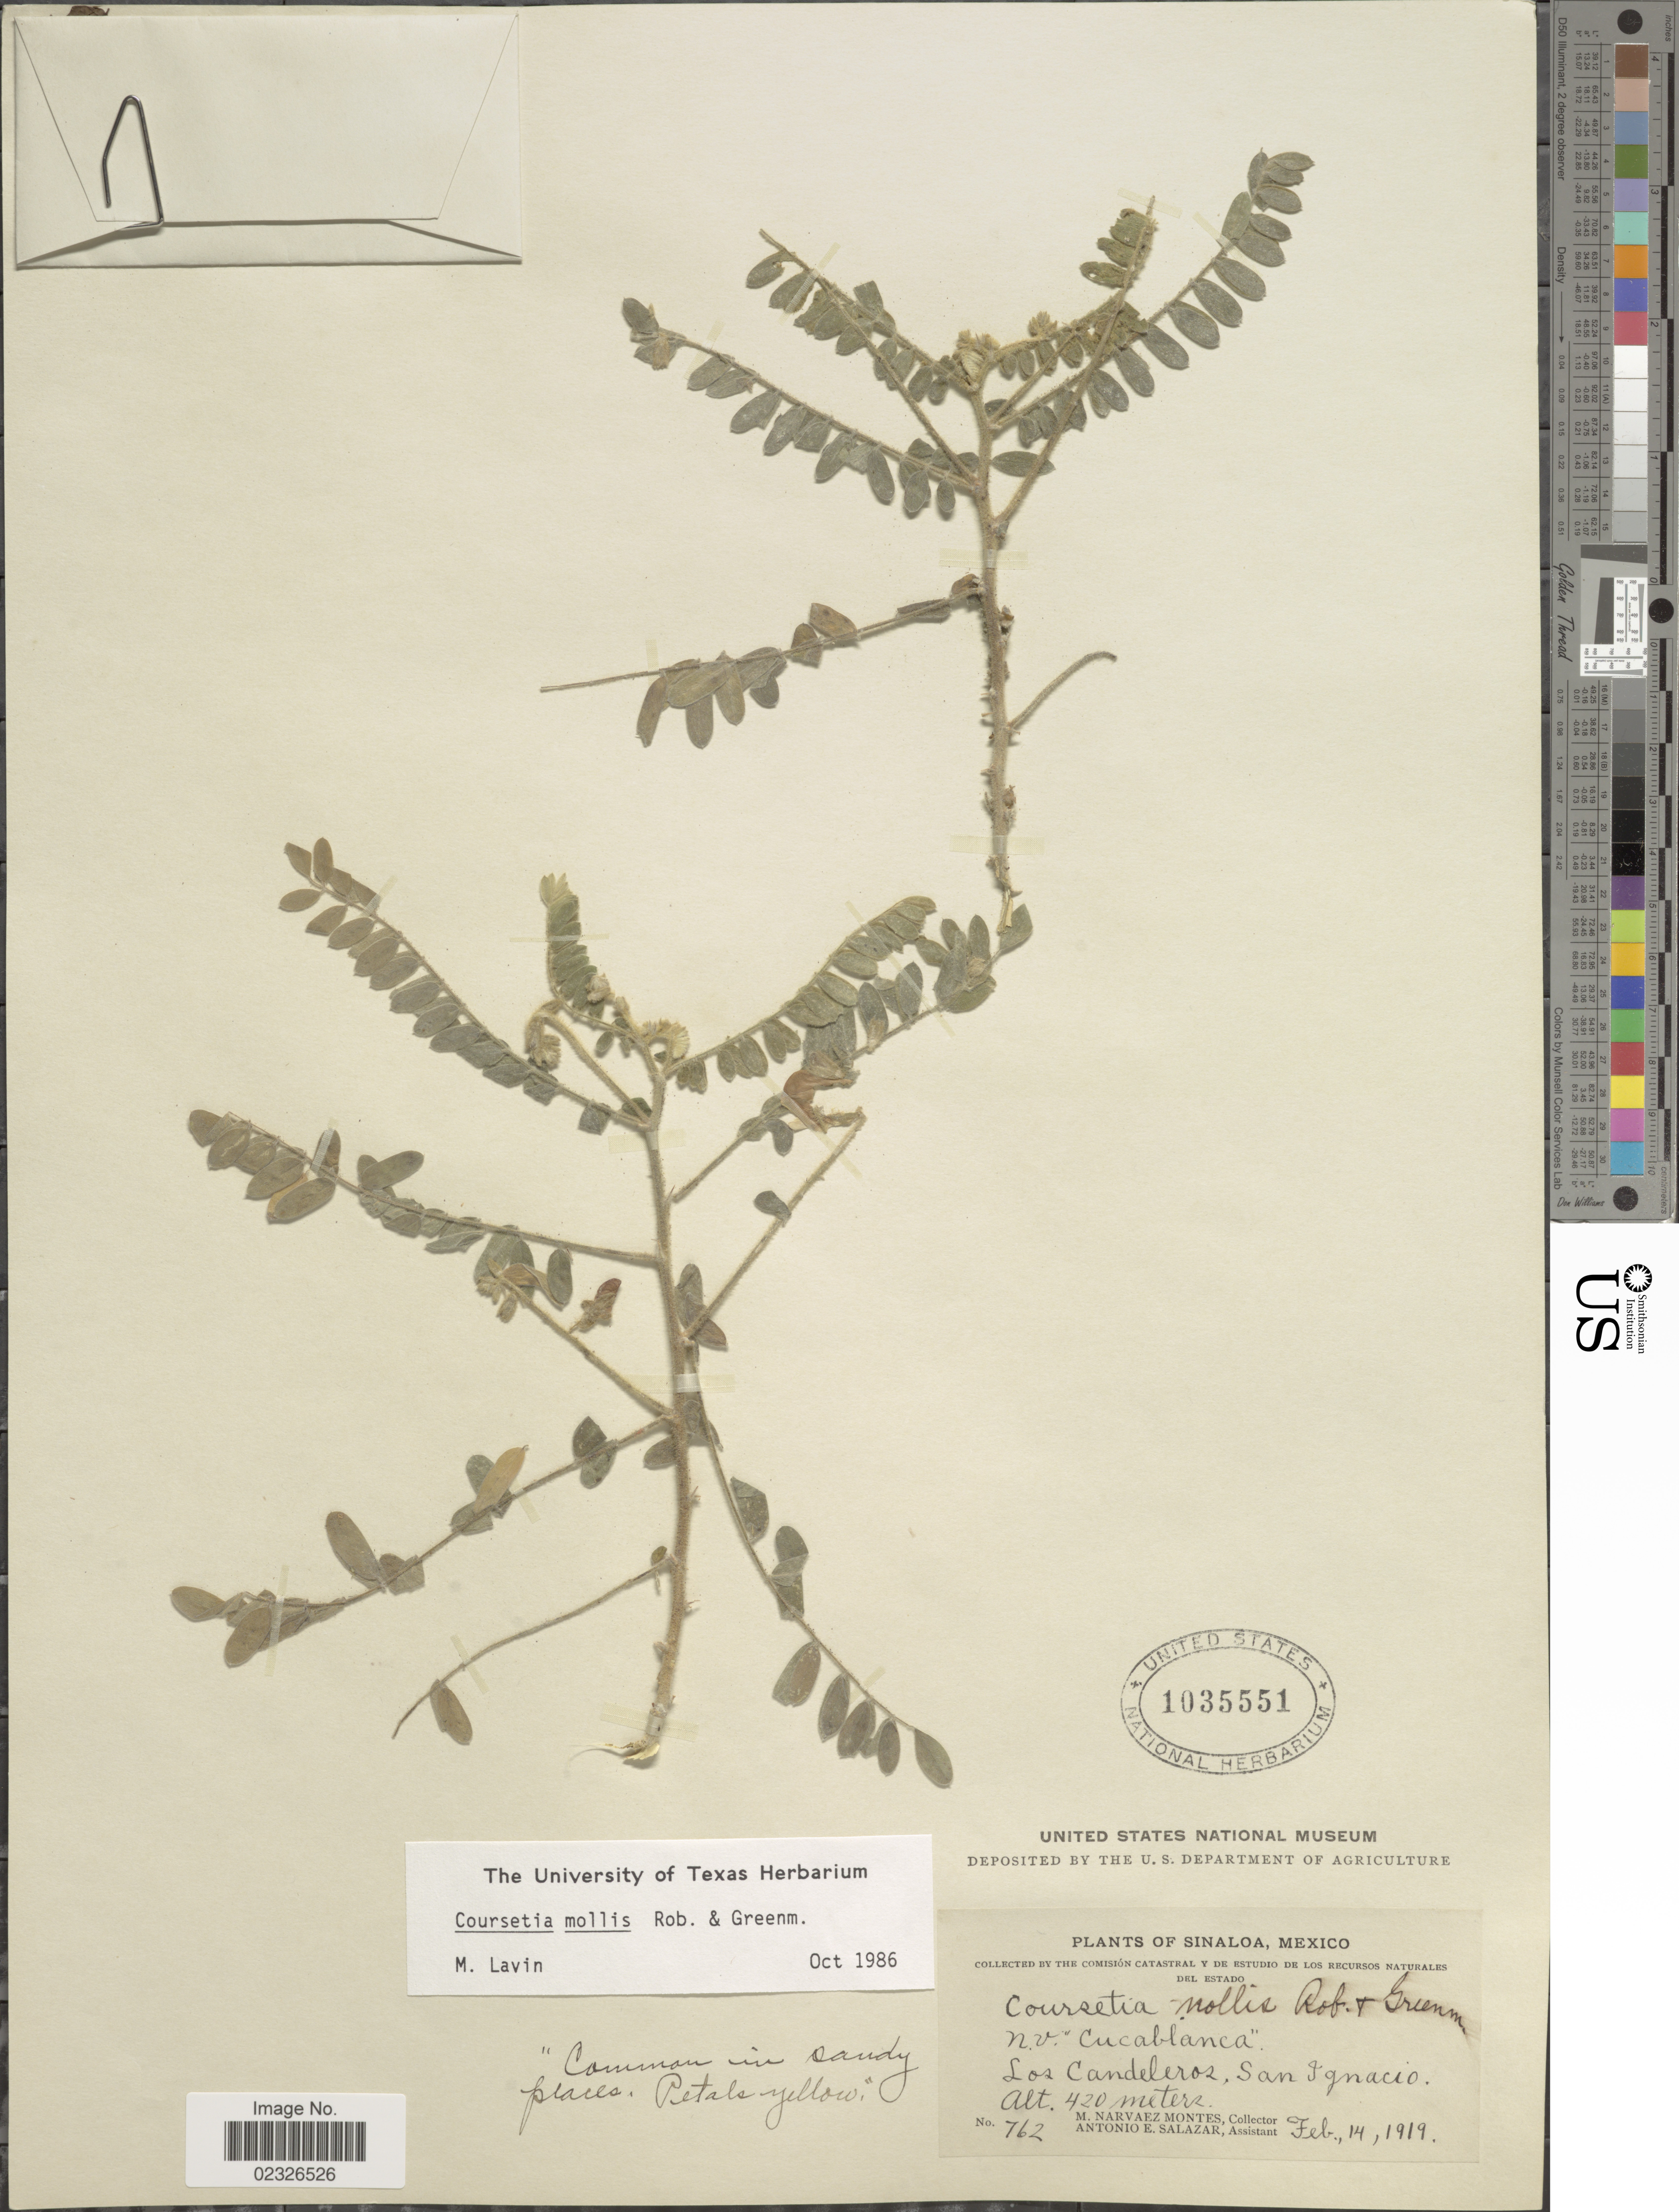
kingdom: Plantae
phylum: Tracheophyta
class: Magnoliopsida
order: Fabales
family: Fabaceae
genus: Coursetia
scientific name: Coursetia mollis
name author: B.L. Rob. & Greenm.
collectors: M. Narvaez-Montes & A. E. Salazar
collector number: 762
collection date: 1919-02-14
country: Mexico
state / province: Sinaloa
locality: Los Candeleros, San Ignacio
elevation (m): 420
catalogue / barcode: US 1035551